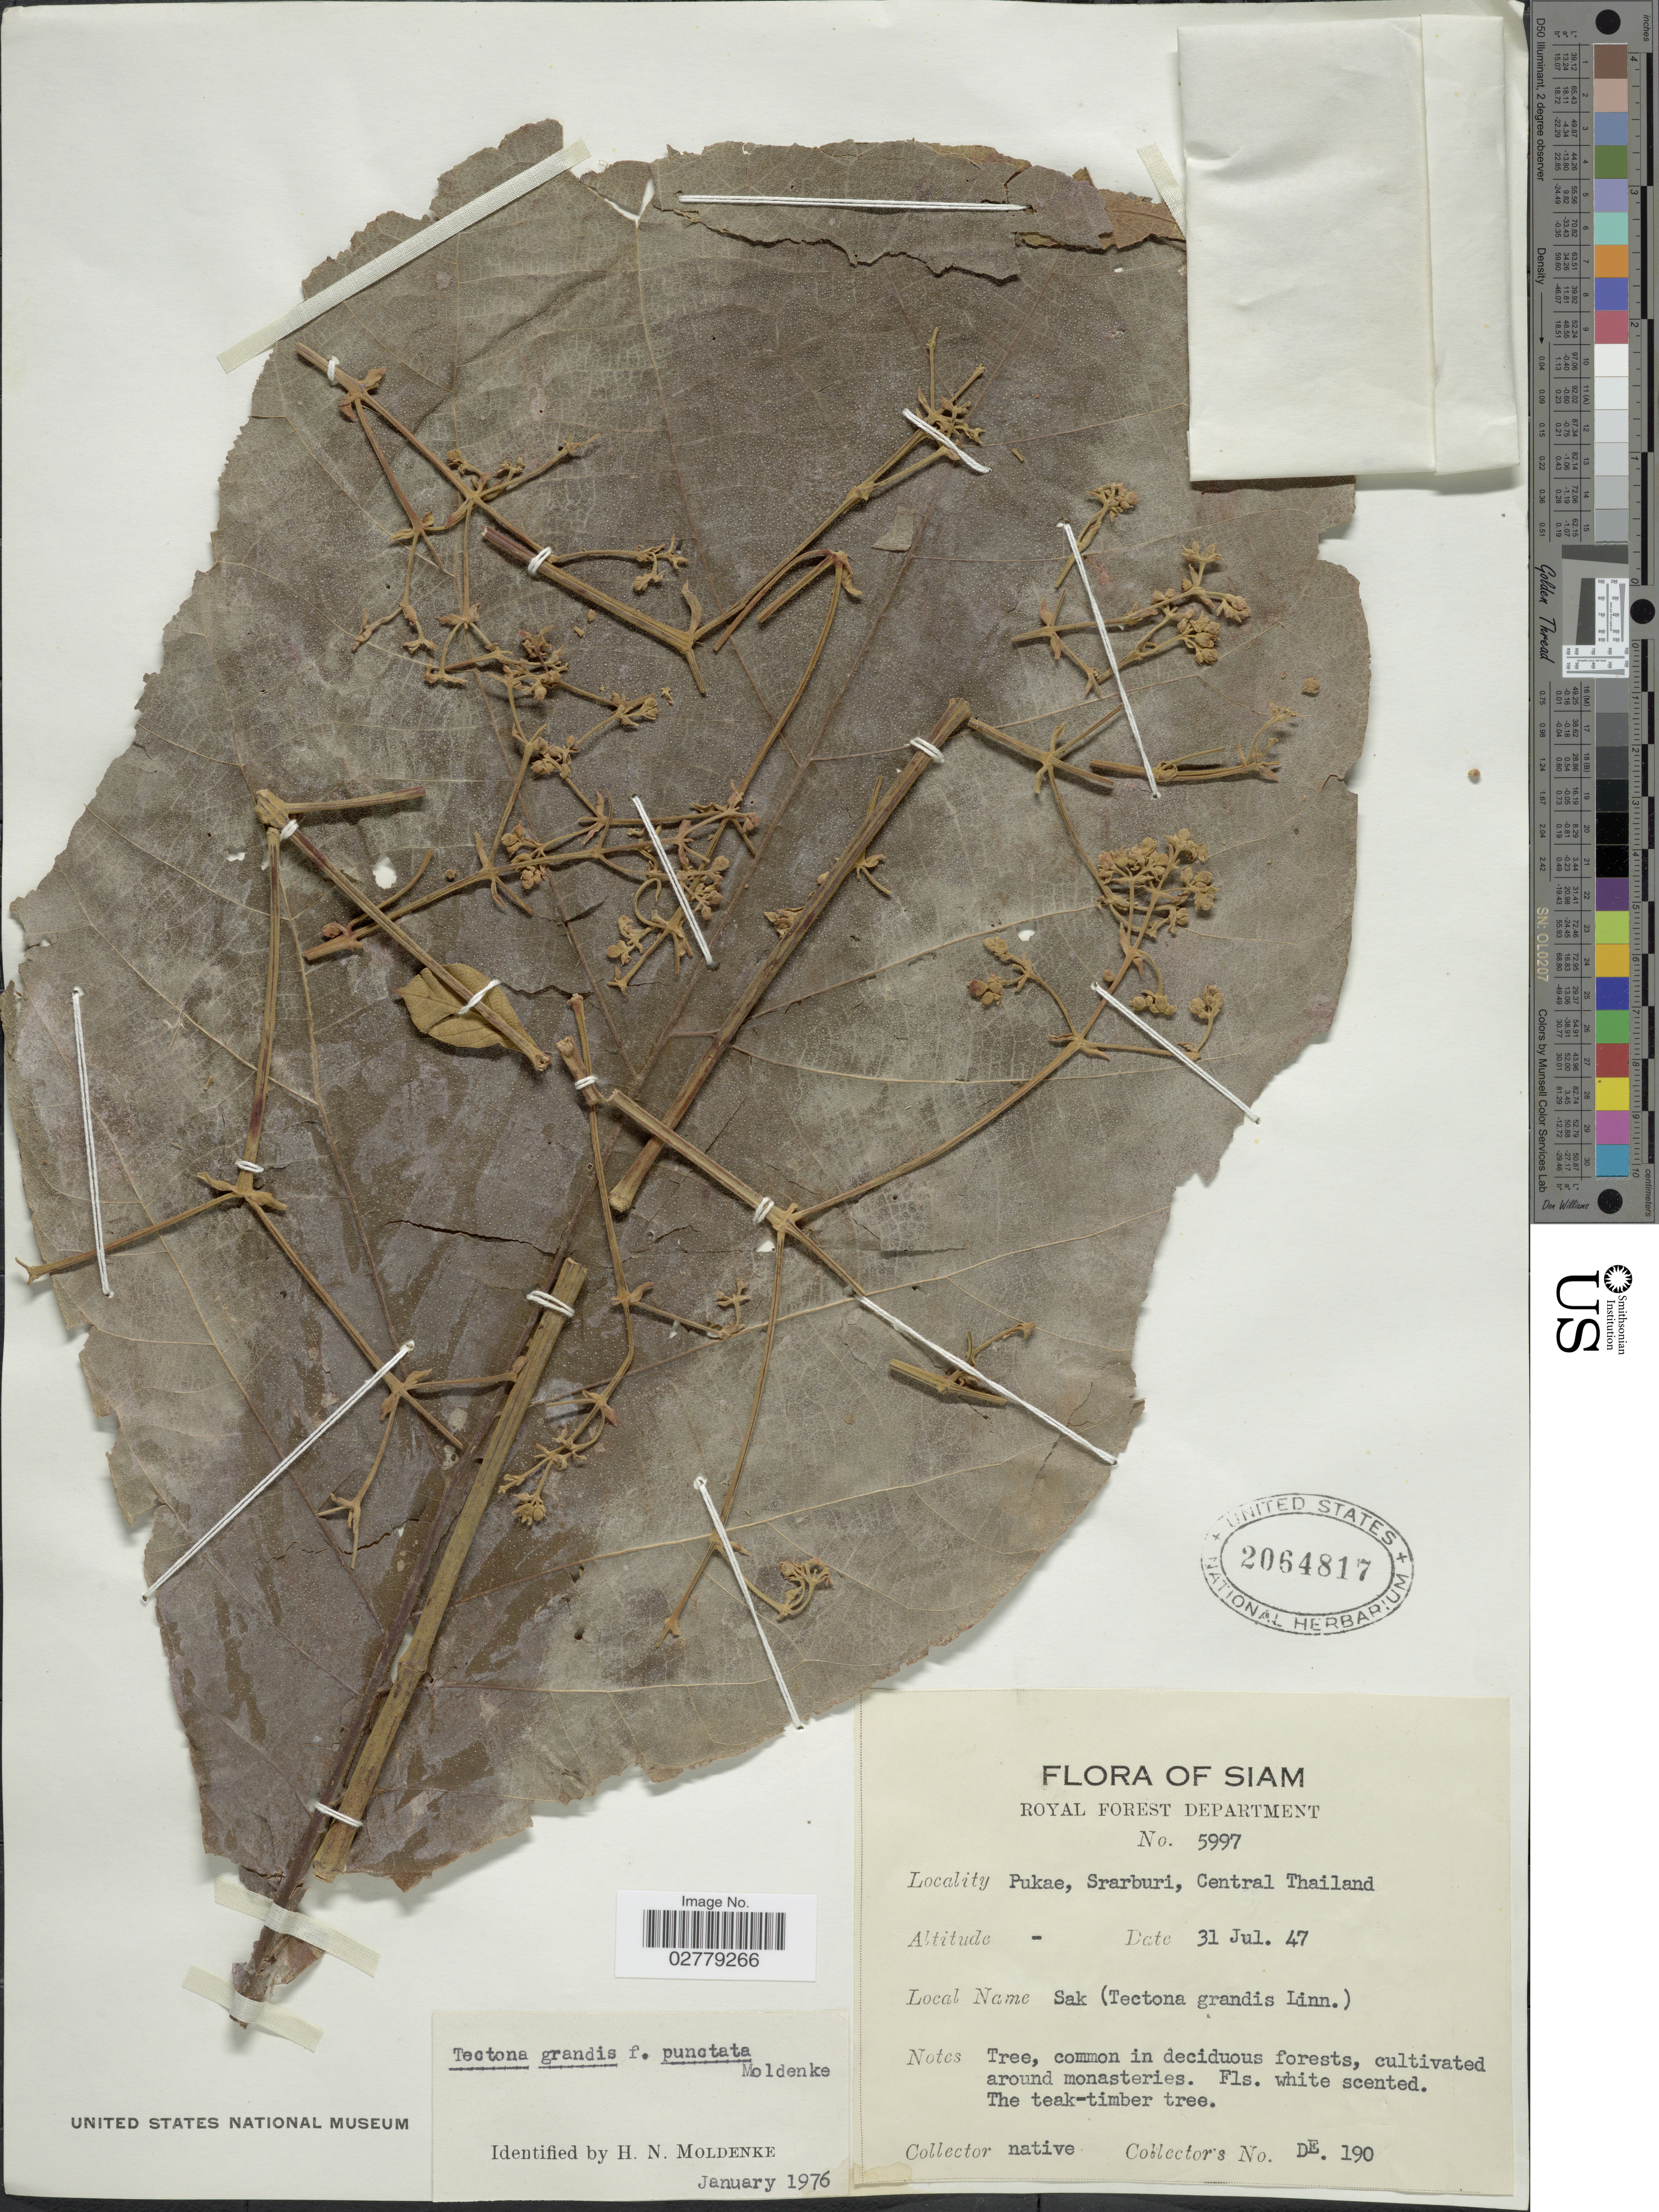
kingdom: Plantae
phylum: Tracheophyta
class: Magnoliopsida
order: Lamiales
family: Lamiaceae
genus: Tectona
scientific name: Tectona grandis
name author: L. f.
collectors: Native collectors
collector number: DE.190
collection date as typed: Transcribed d/m/y: 31/7/47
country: Thailand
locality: Siam. Pukae, Srarburi, Central Thailand.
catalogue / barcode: US 2064817